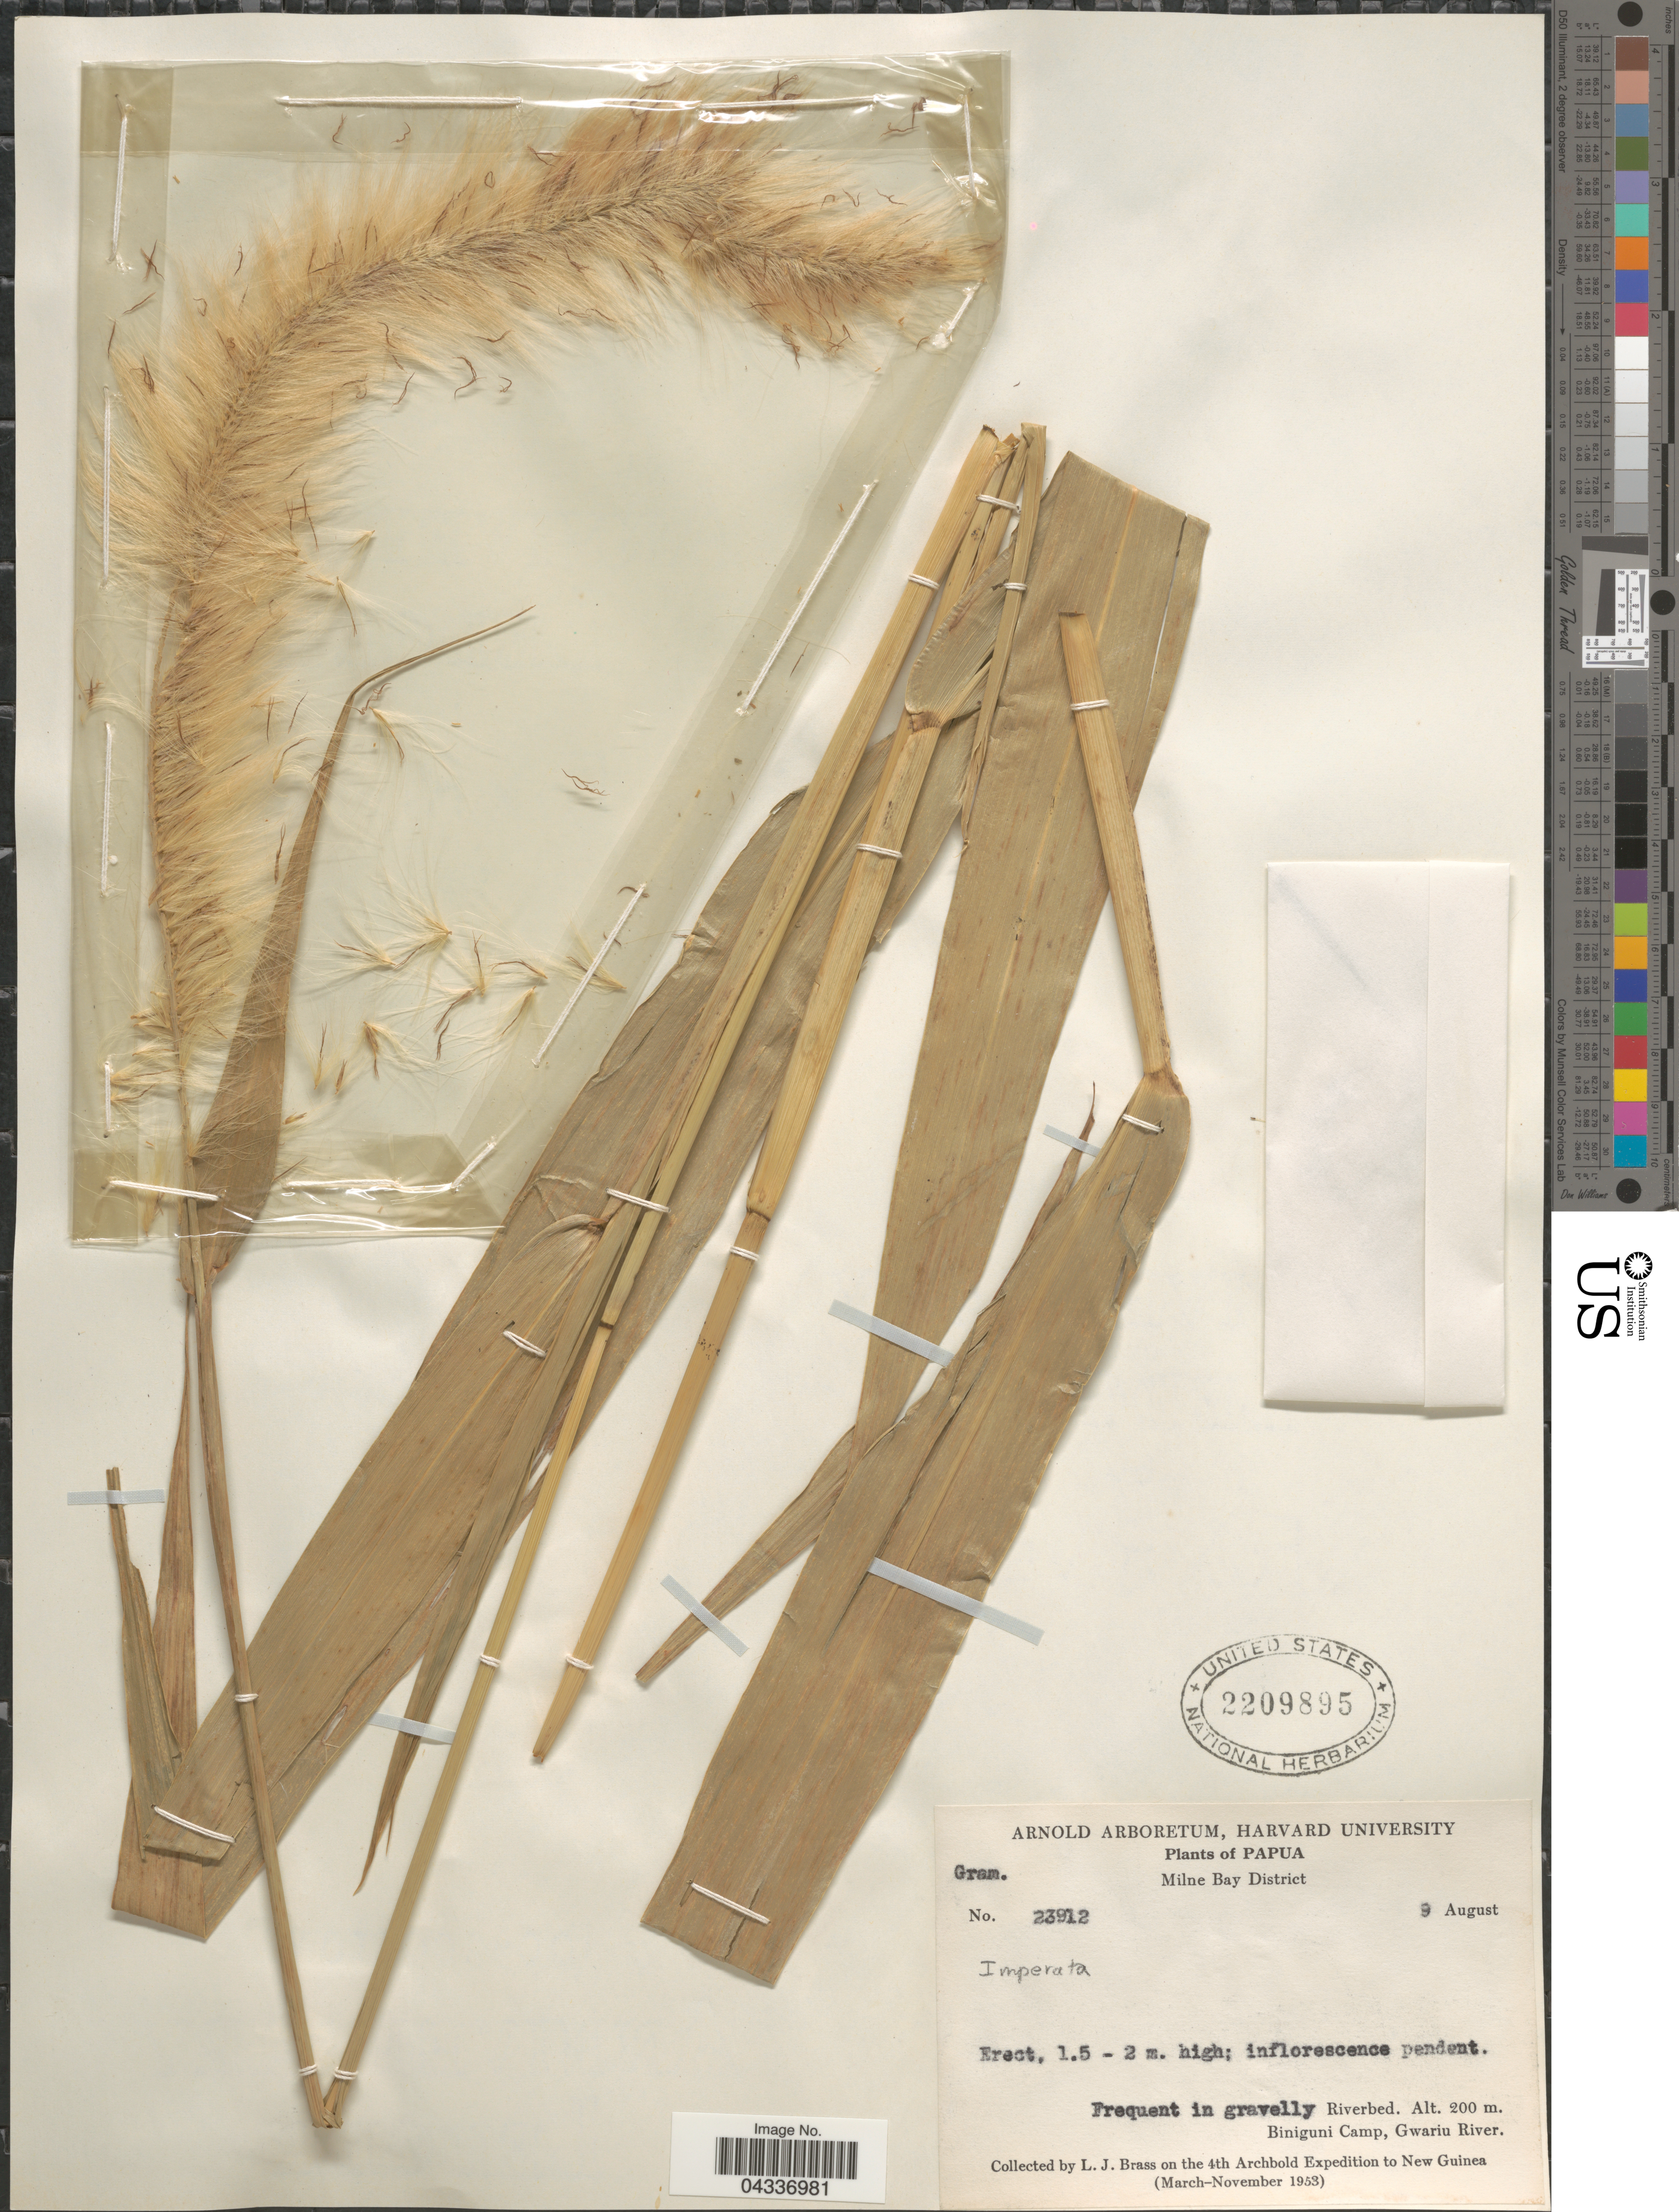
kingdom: Plantae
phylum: Tracheophyta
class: Liliopsida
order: Poales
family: Poaceae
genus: Imperata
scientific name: Imperata sp.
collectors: L. J. Brass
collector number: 23912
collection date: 1953-08-09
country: Papua New Guinea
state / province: Milne Bay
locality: Papua. Milne Bay District. Biniguni Camp, Gwariu River. The 4th Archbold Expedition to New Guinea (March-November 1953).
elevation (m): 200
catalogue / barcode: US 2209895